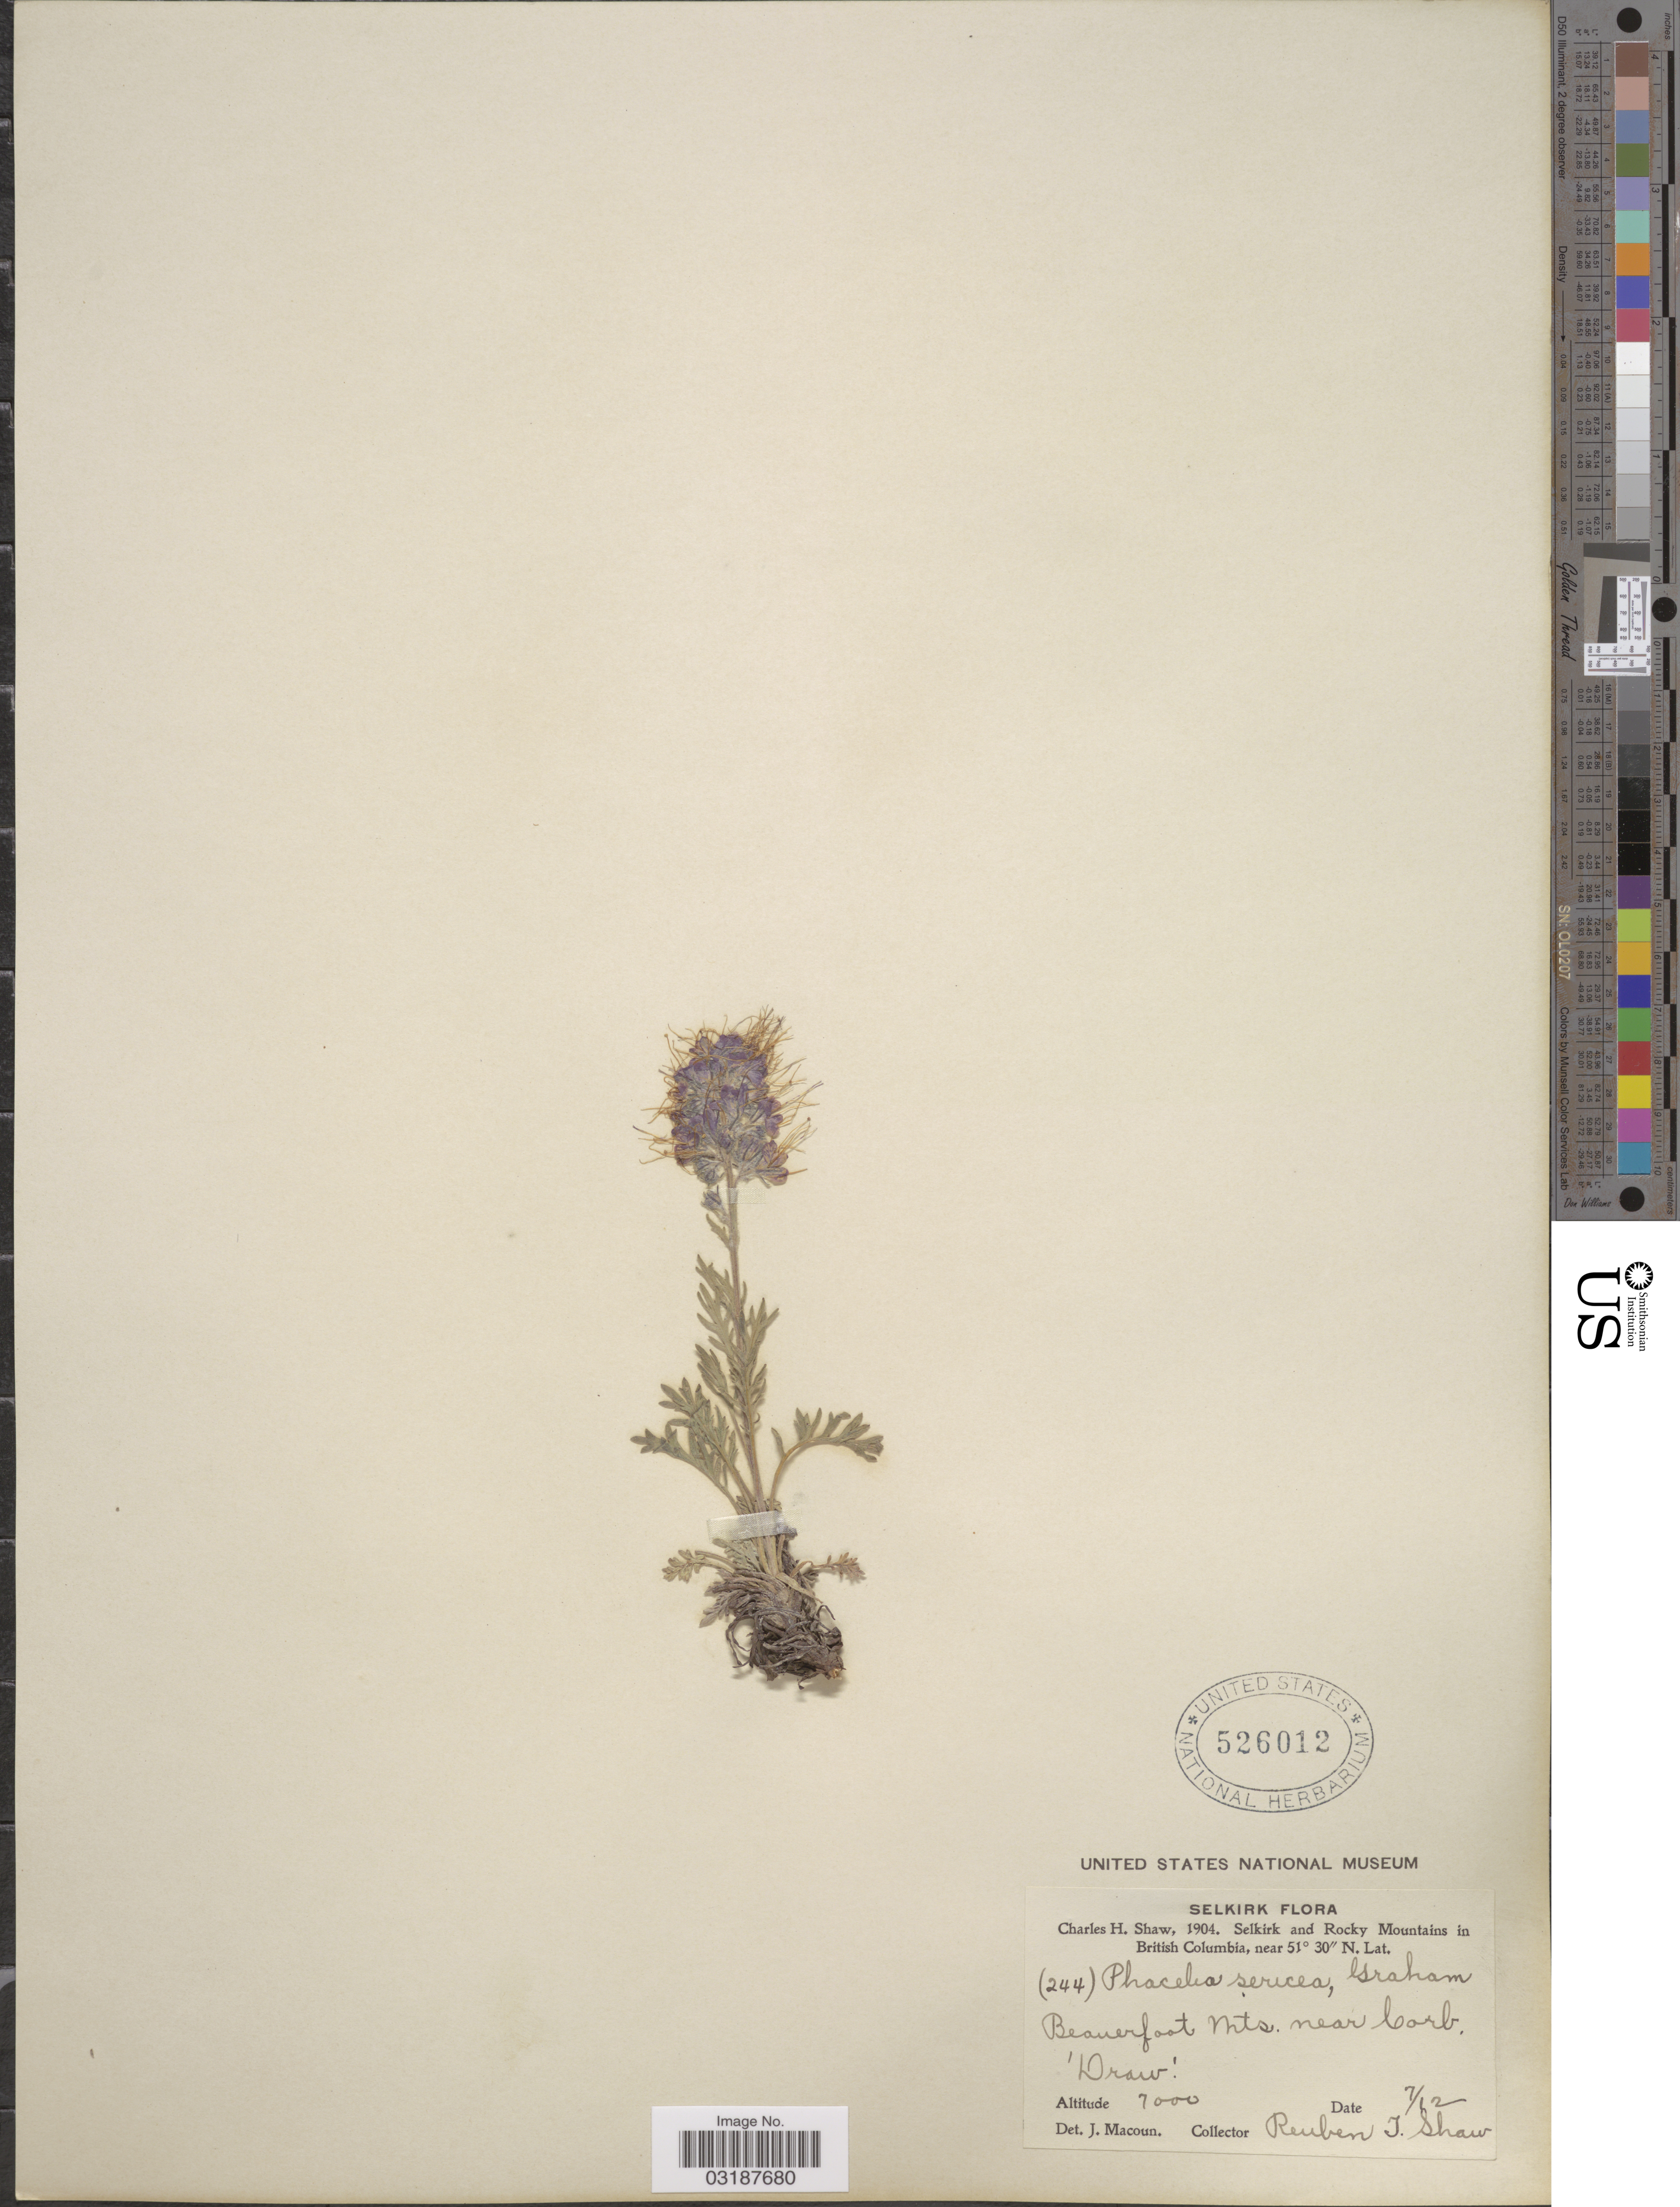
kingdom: Plantae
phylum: Tracheophyta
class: Magnoliopsida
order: Boraginales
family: Hydrophyllaceae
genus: Phacelia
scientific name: Phacelia sericea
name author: (Graham) A. Gray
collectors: C. H. Shaw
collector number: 244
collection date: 1904-07-12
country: Canada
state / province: British Columbia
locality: Selkirk and Rocky Mountains in British Columbia, Beaverfoot Mts., near Corb. 'Draw'.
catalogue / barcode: US 526012